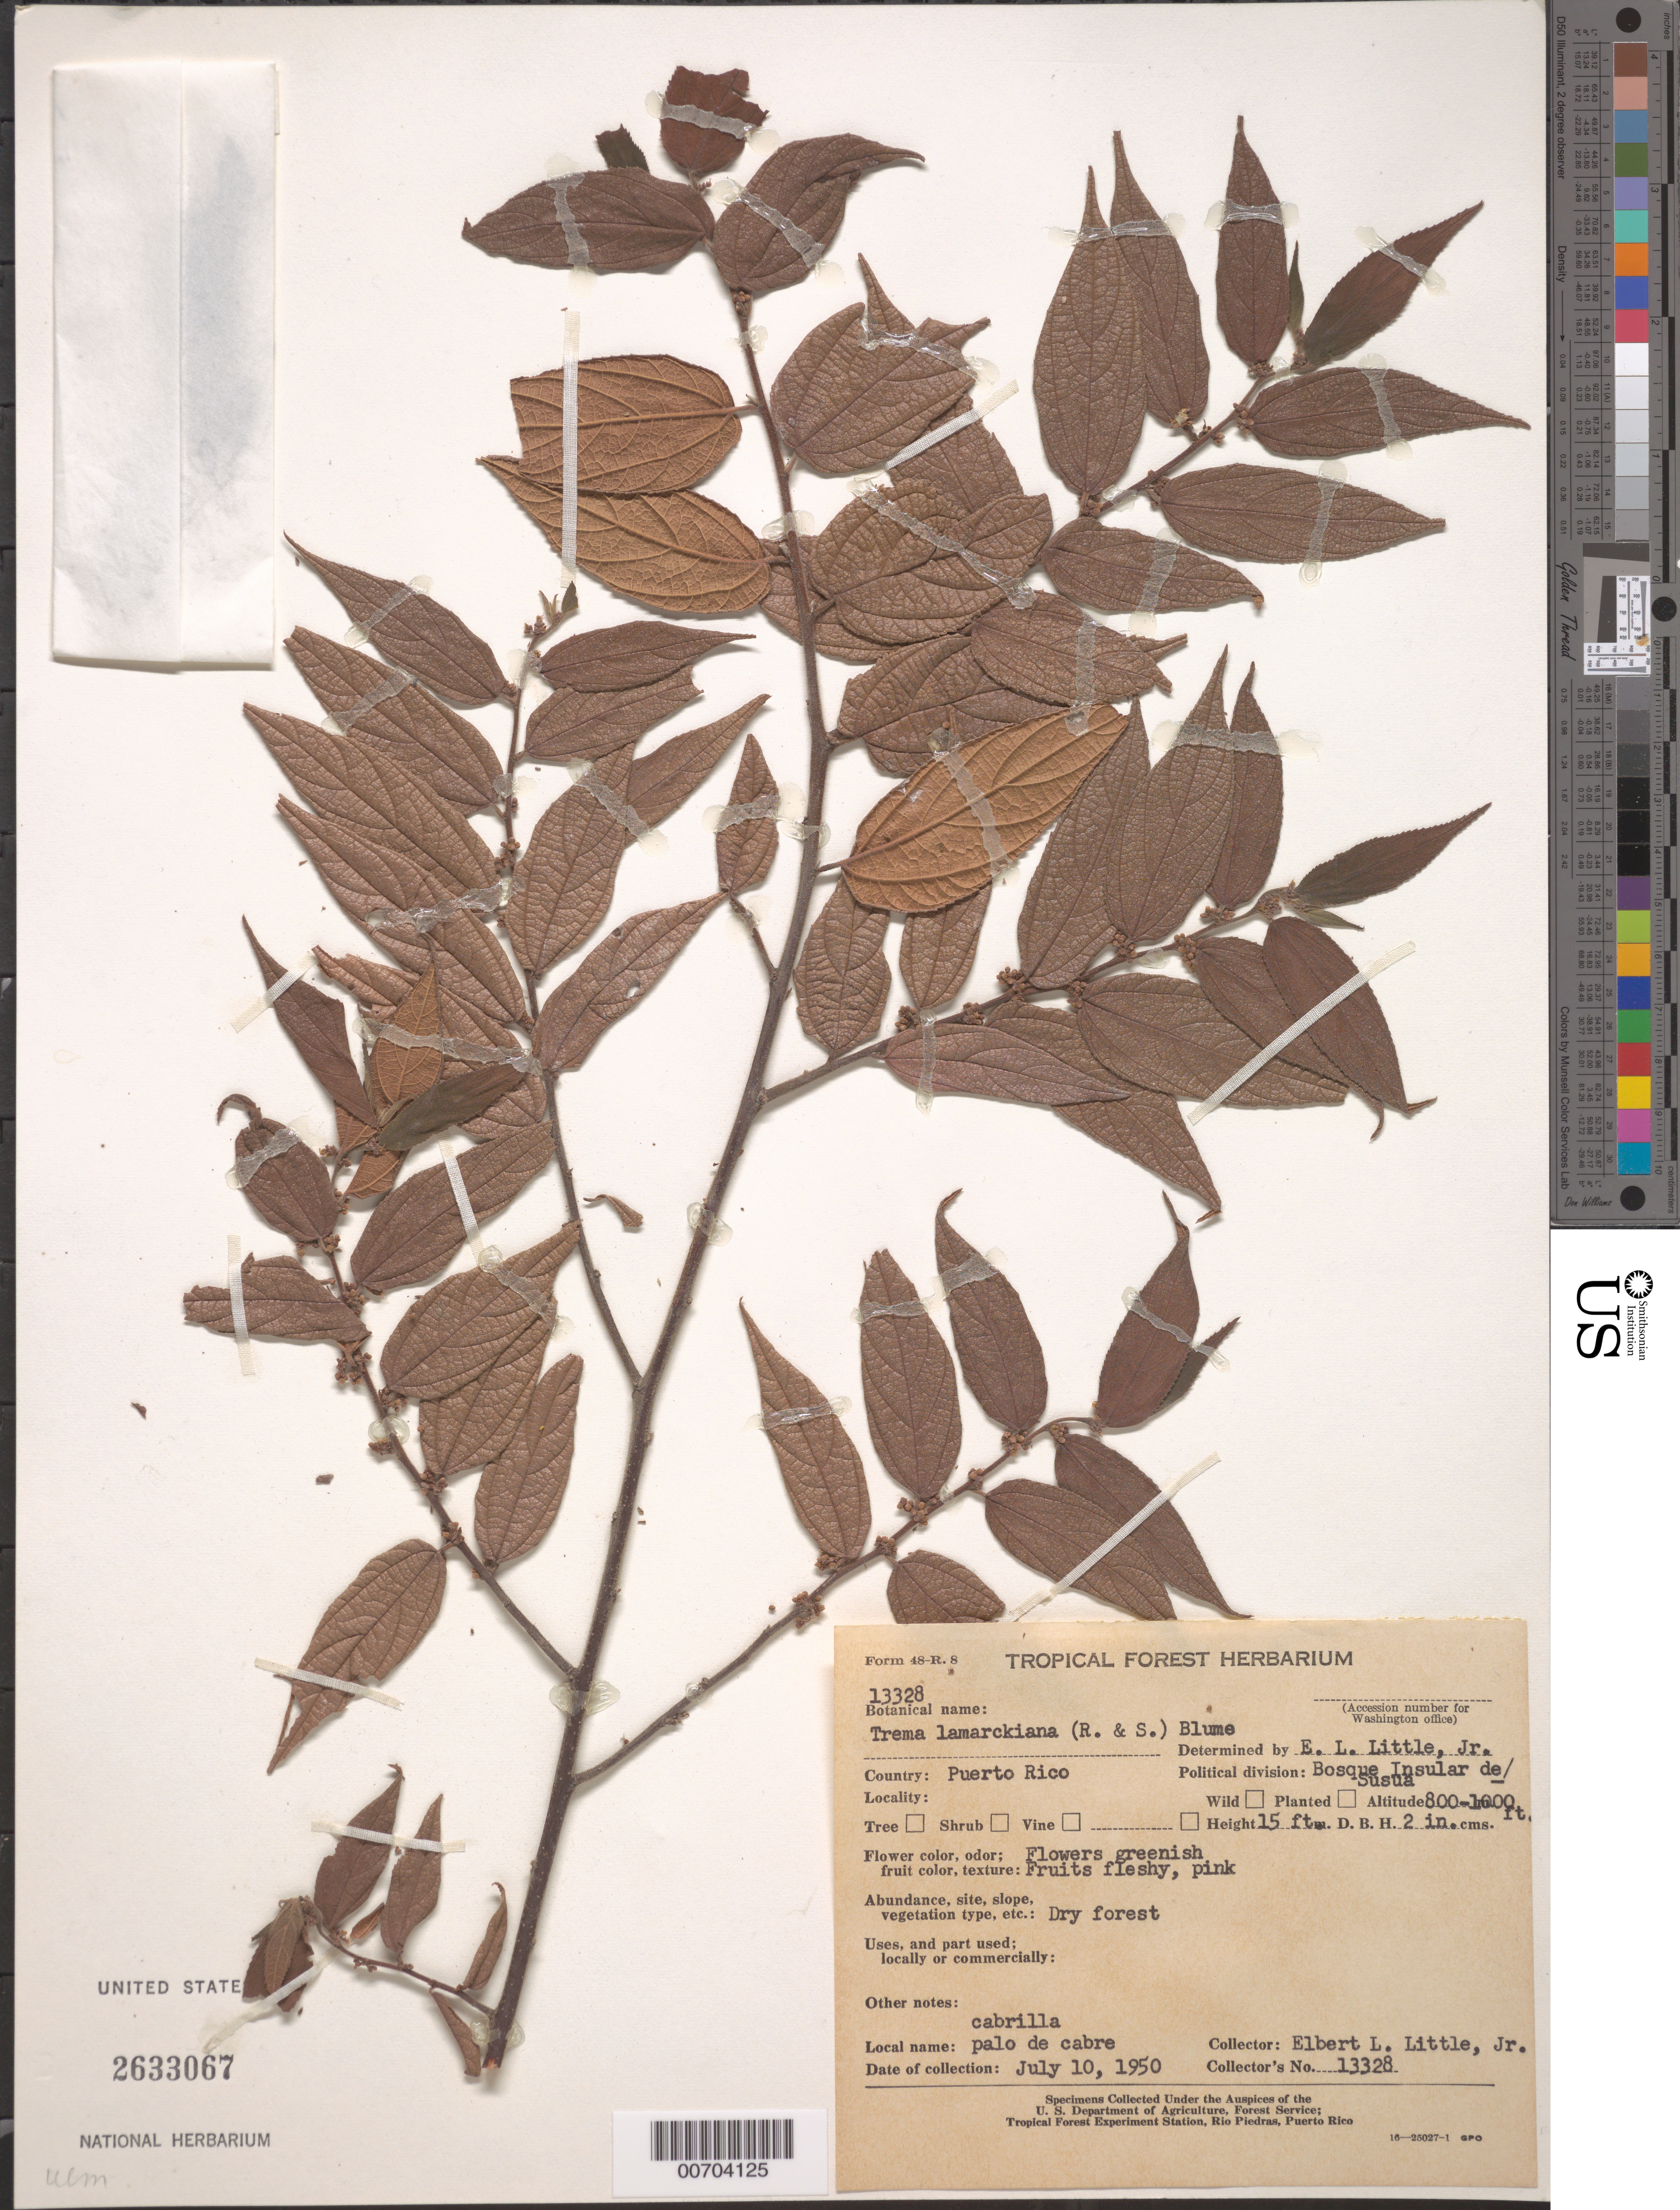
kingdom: Plantae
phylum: Tracheophyta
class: Magnoliopsida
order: Rosales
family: Cannabaceae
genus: Trema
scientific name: Trema lamarckianum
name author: (Schult.) Blume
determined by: Little, Elbert L., Jr., (FSSR), United States Department of Agriculture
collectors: E. L. Little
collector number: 13328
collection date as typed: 10 Jul 1950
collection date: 1950-07-10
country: Puerto Rico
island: Greater Antilles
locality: Bosque Insular de Susua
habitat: dry forest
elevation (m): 244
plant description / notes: Common name: cabrilla; Common name: palo de cabre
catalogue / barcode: US 2633067